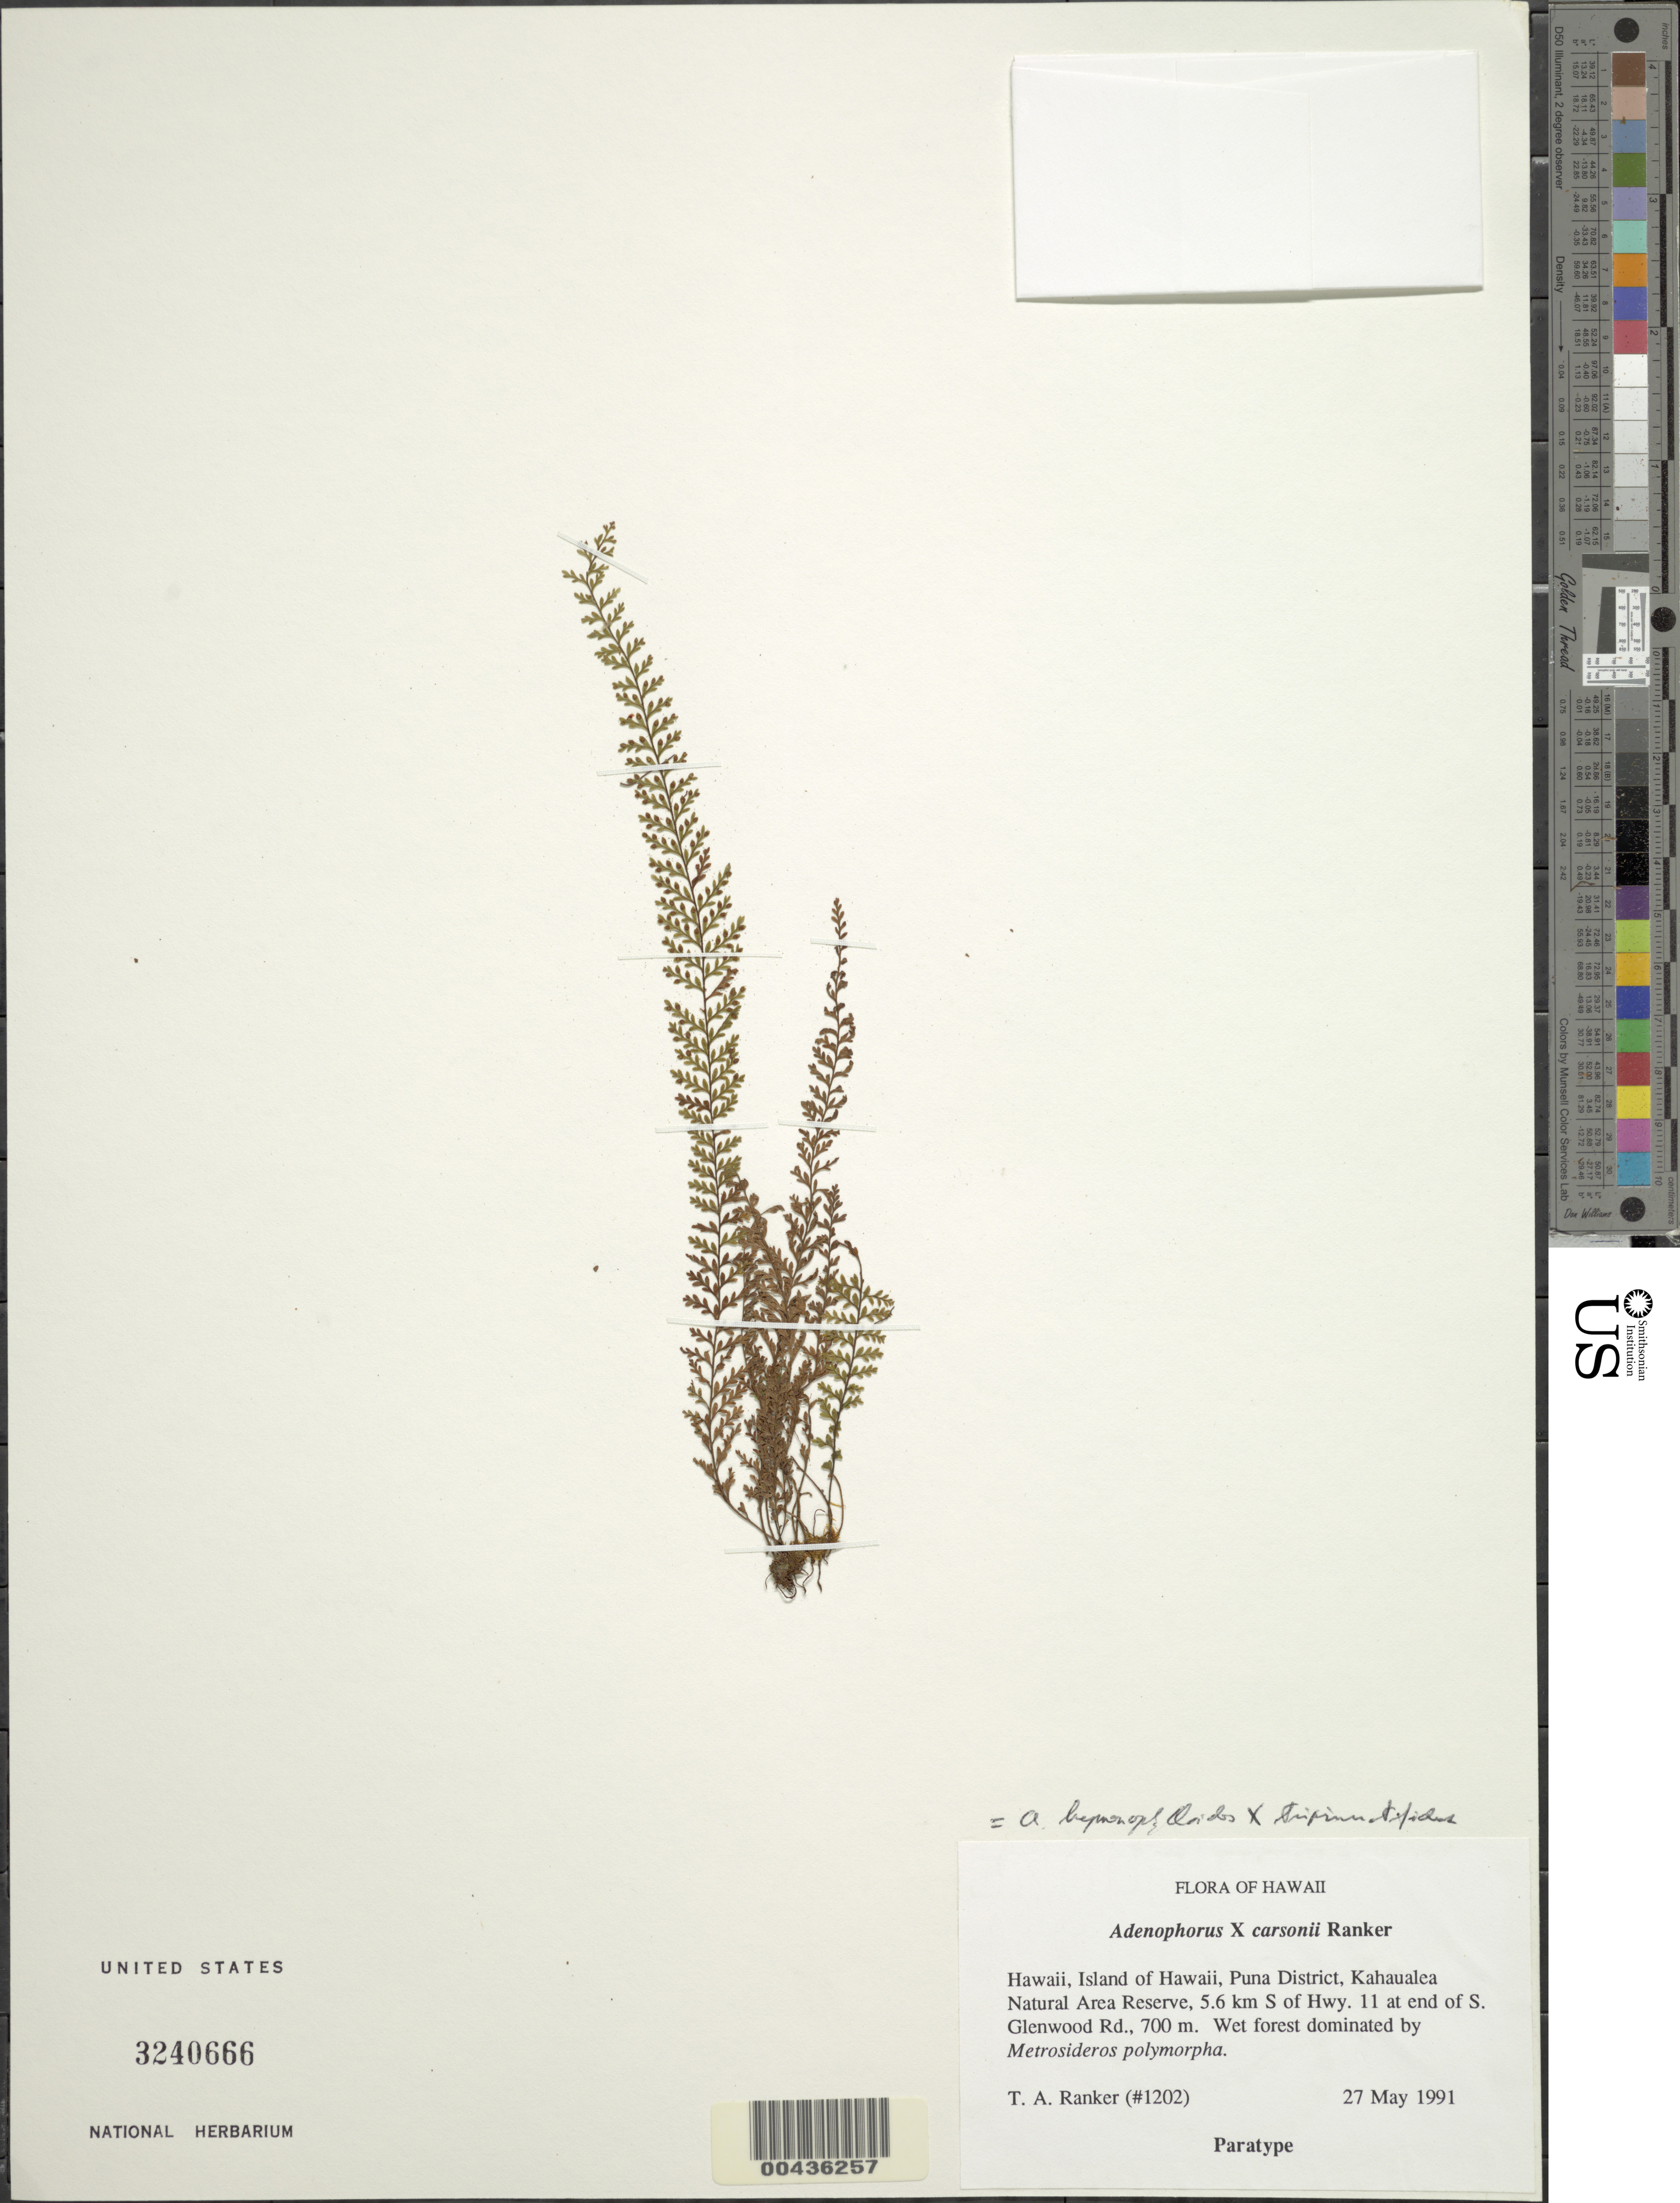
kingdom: Plantae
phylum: Tracheophyta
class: Polypodiopsida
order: Polypodiales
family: Polypodiaceae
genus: Adenophorus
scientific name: Adenophorus x carsonii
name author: Ranker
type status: Paratype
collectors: T. A. Ranker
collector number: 1202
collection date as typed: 27 May 1991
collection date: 1991-05-27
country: United States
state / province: Hawaii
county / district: Hawaii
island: Hawaii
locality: Puna District, Kahaualea Natural Area Reserve, 5.6 km S of Hwy. 11 at end of S Glenwood Rd.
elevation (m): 700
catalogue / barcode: US 3240666